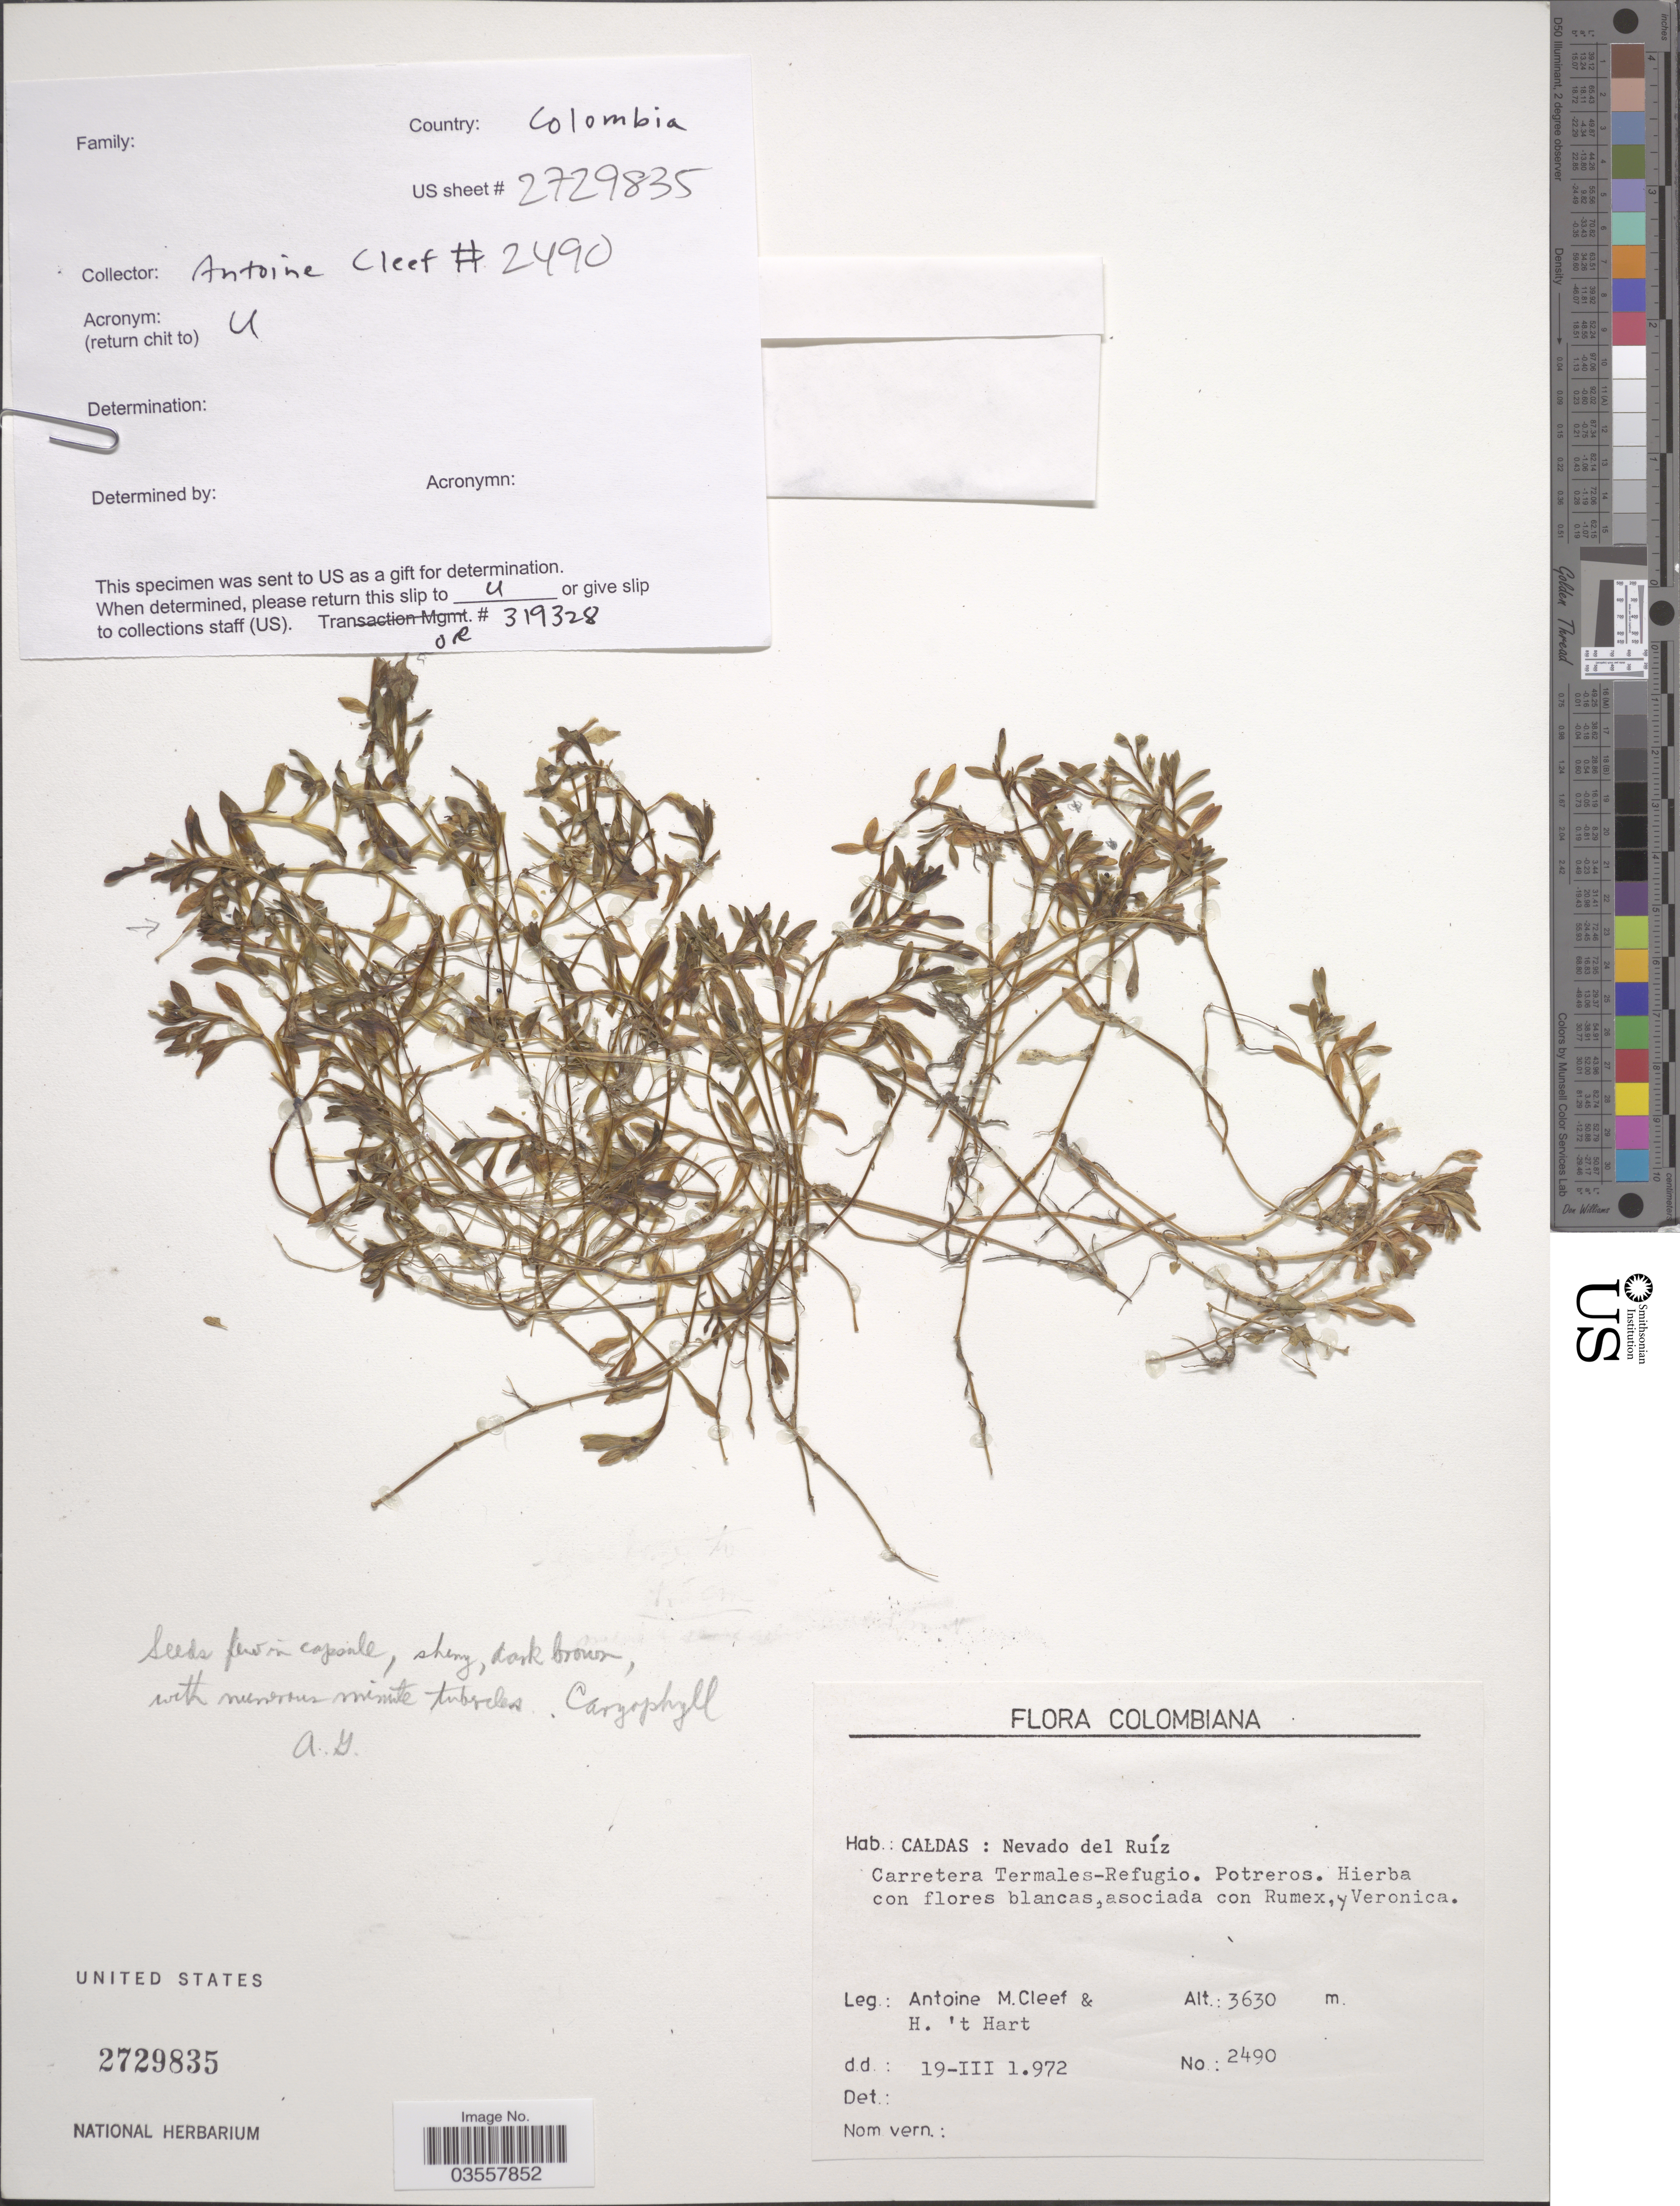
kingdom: Plantae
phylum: Tracheophyta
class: Magnoliopsida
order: Caryophyllales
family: Caryophyllaceae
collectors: A. M. Cleef & H. Hart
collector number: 2490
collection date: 1972-03-19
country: Colombia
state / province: Caldas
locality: Nevado del Ruíz. Carretera Termales-Refugio. Potreros.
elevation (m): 3630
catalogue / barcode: US 2729835